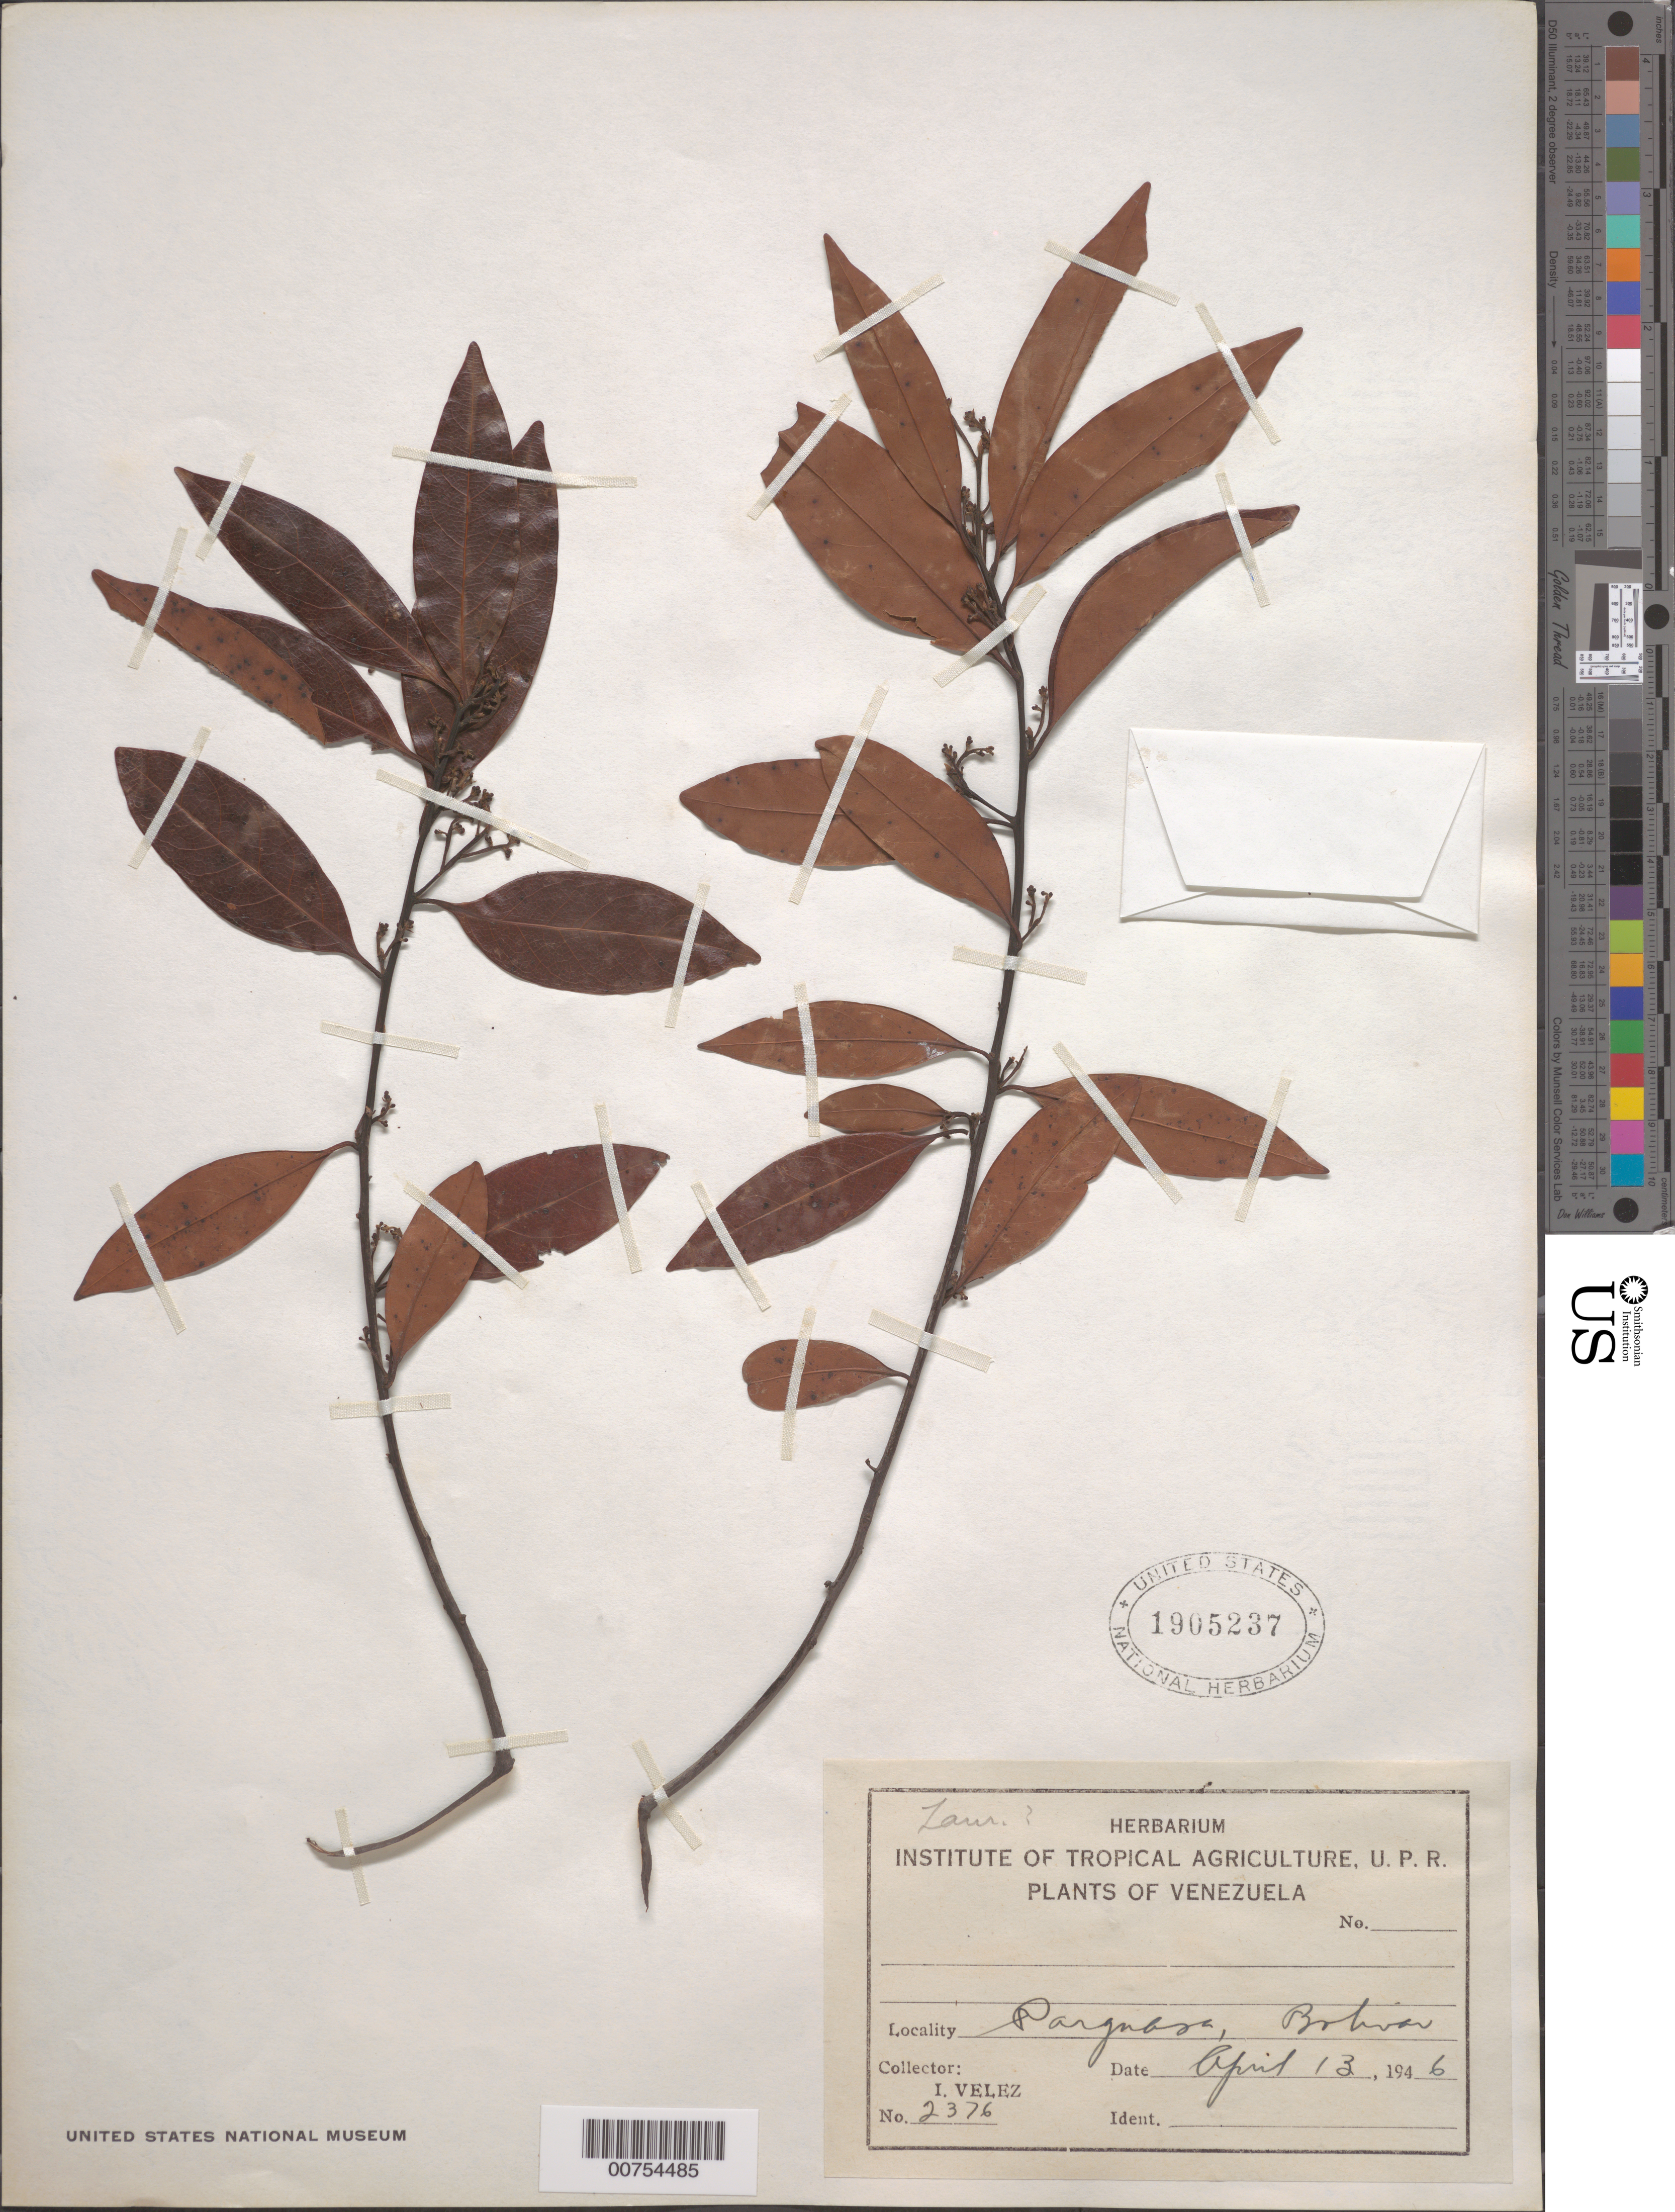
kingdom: Plantae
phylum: Tracheophyta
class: Magnoliopsida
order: Laurales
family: Lauraceae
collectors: I. Velez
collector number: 2376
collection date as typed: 13-Apr-46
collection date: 1946-04-13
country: Venezuela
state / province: Bolívar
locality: Parguasa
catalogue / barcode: US 1905237